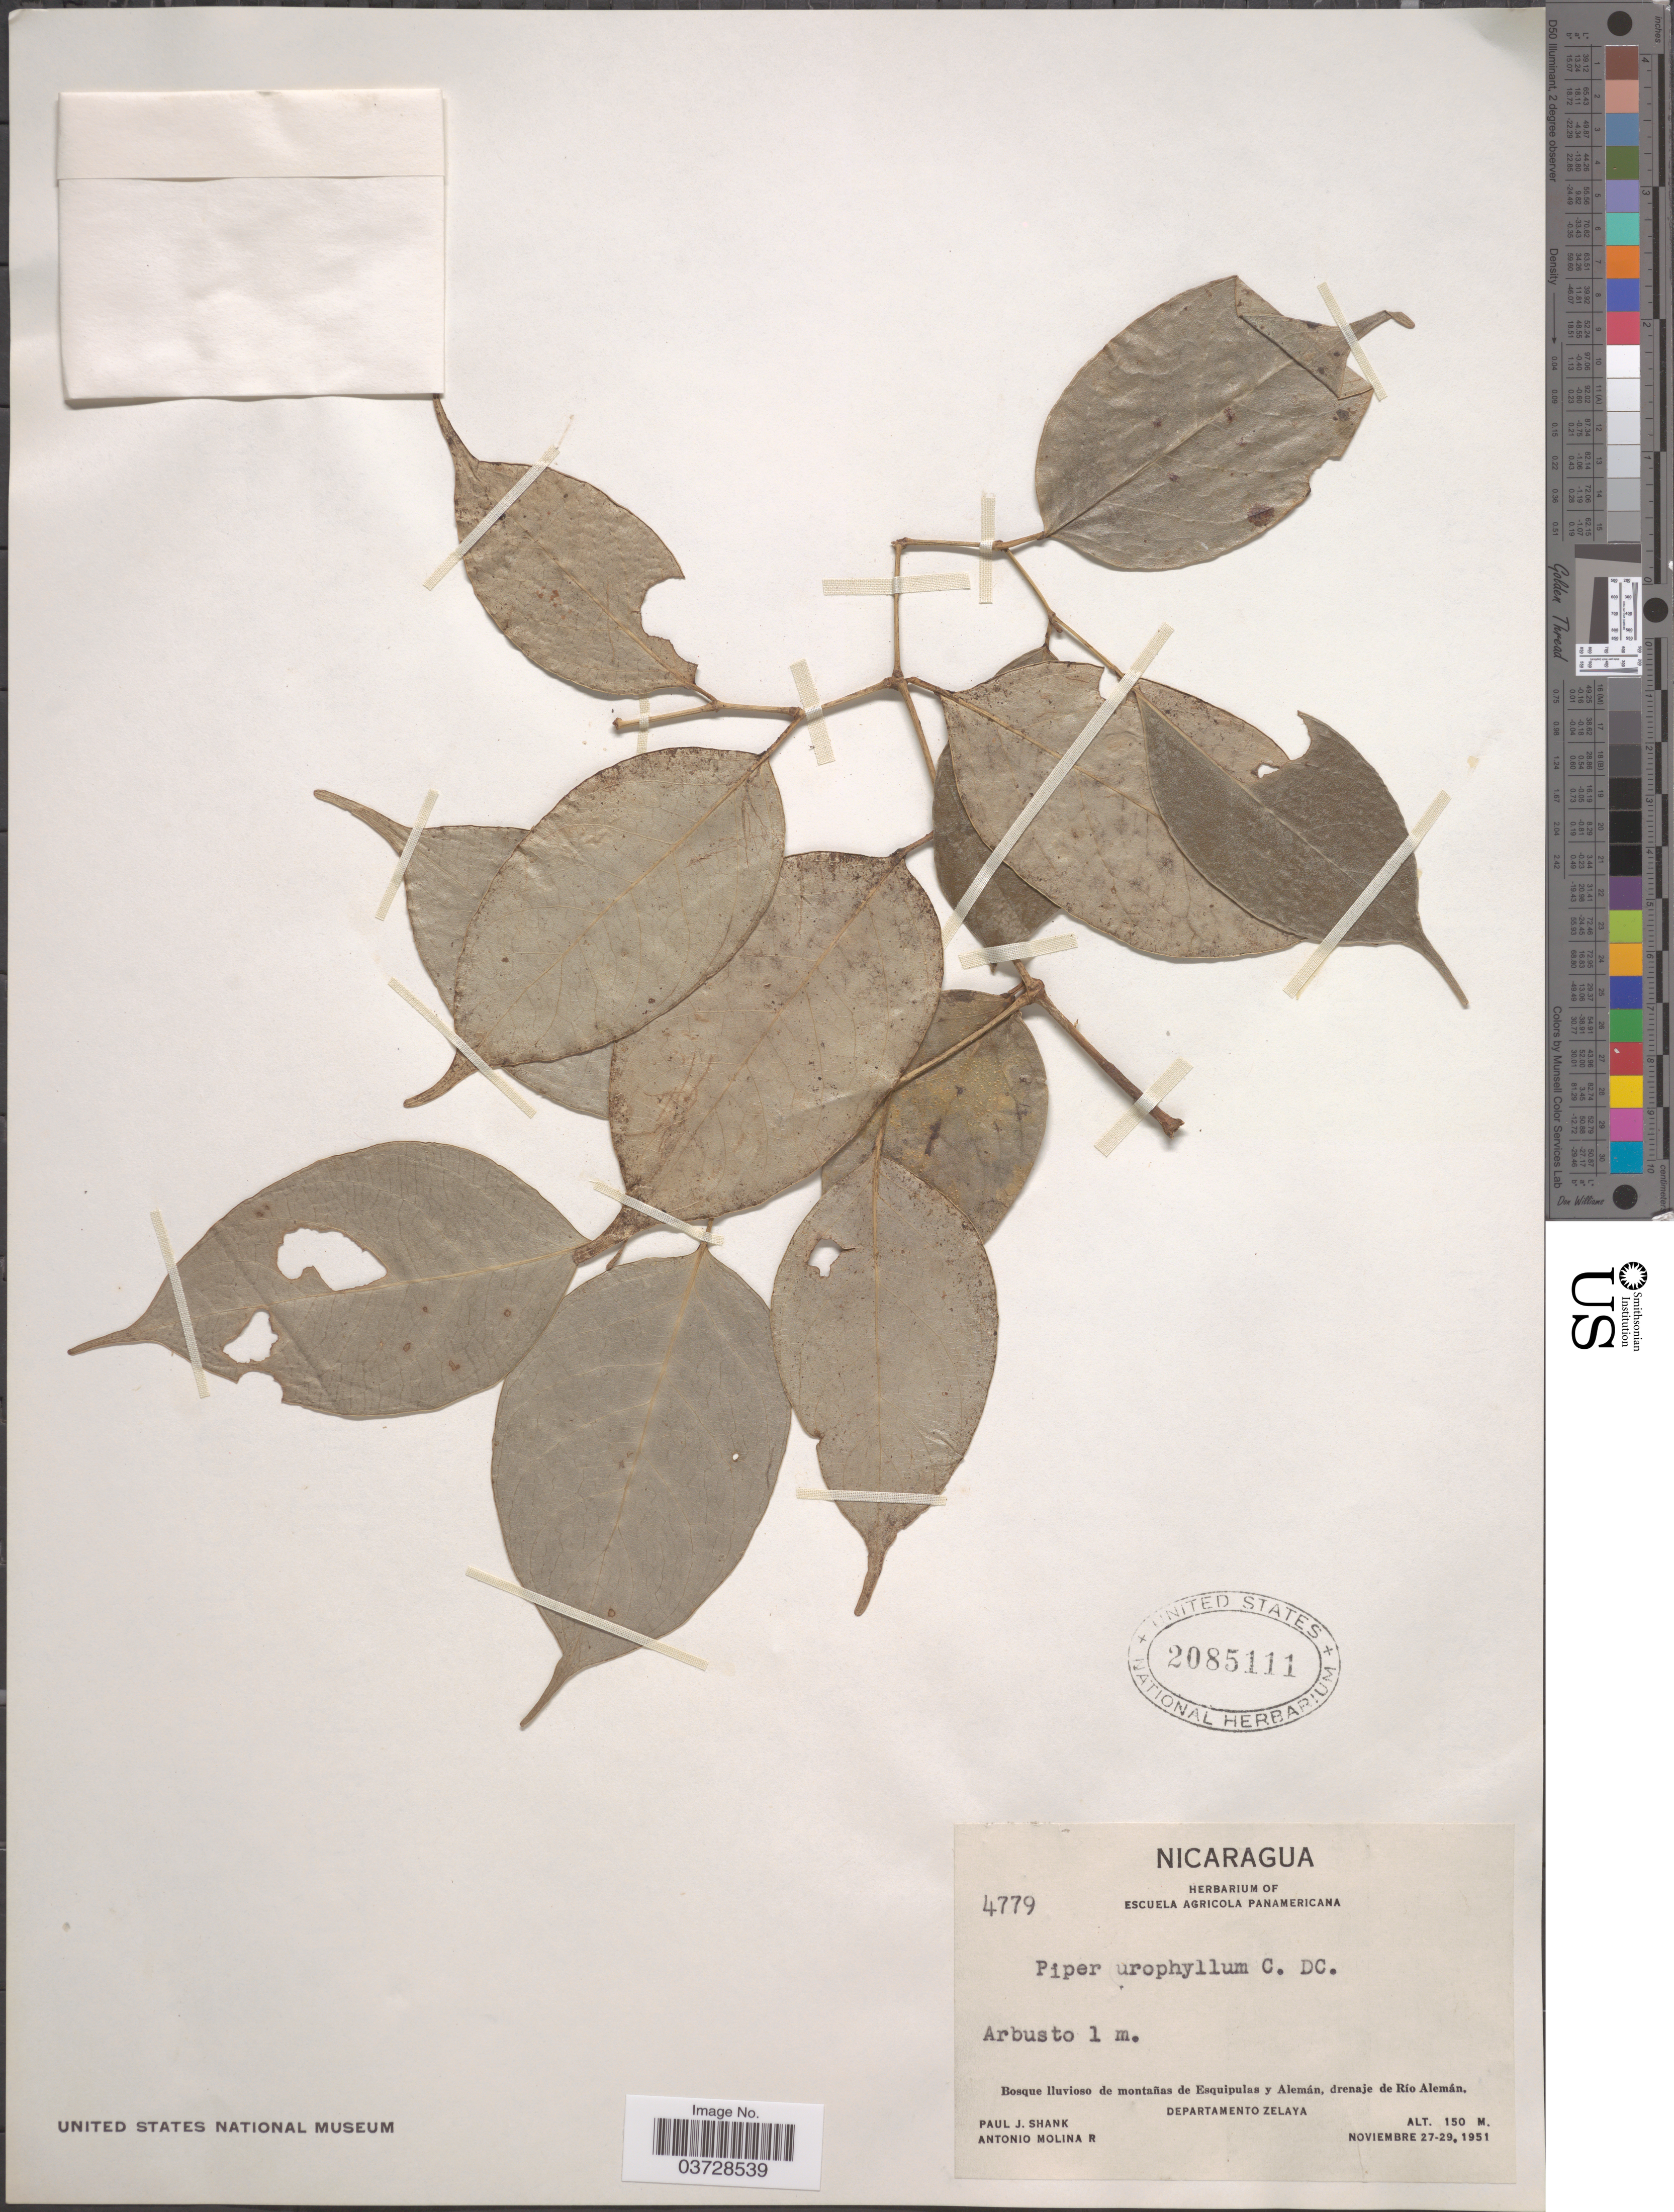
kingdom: Plantae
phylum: Tracheophyta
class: Magnoliopsida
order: Piperales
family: Piperaceae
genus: Piper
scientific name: Piper urophyllum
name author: DC.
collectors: P. J. Shank & A. Molina R.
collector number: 4779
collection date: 1951-11-27/1951-11-29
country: Nicaragua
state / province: Atlántico Norte / Atlántico Sur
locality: Bosque lluvioso de montañas de Esquipulas y Alemán, drenaje de Río Alemán. Departamento Zelaya.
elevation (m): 150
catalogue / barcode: US 2085111